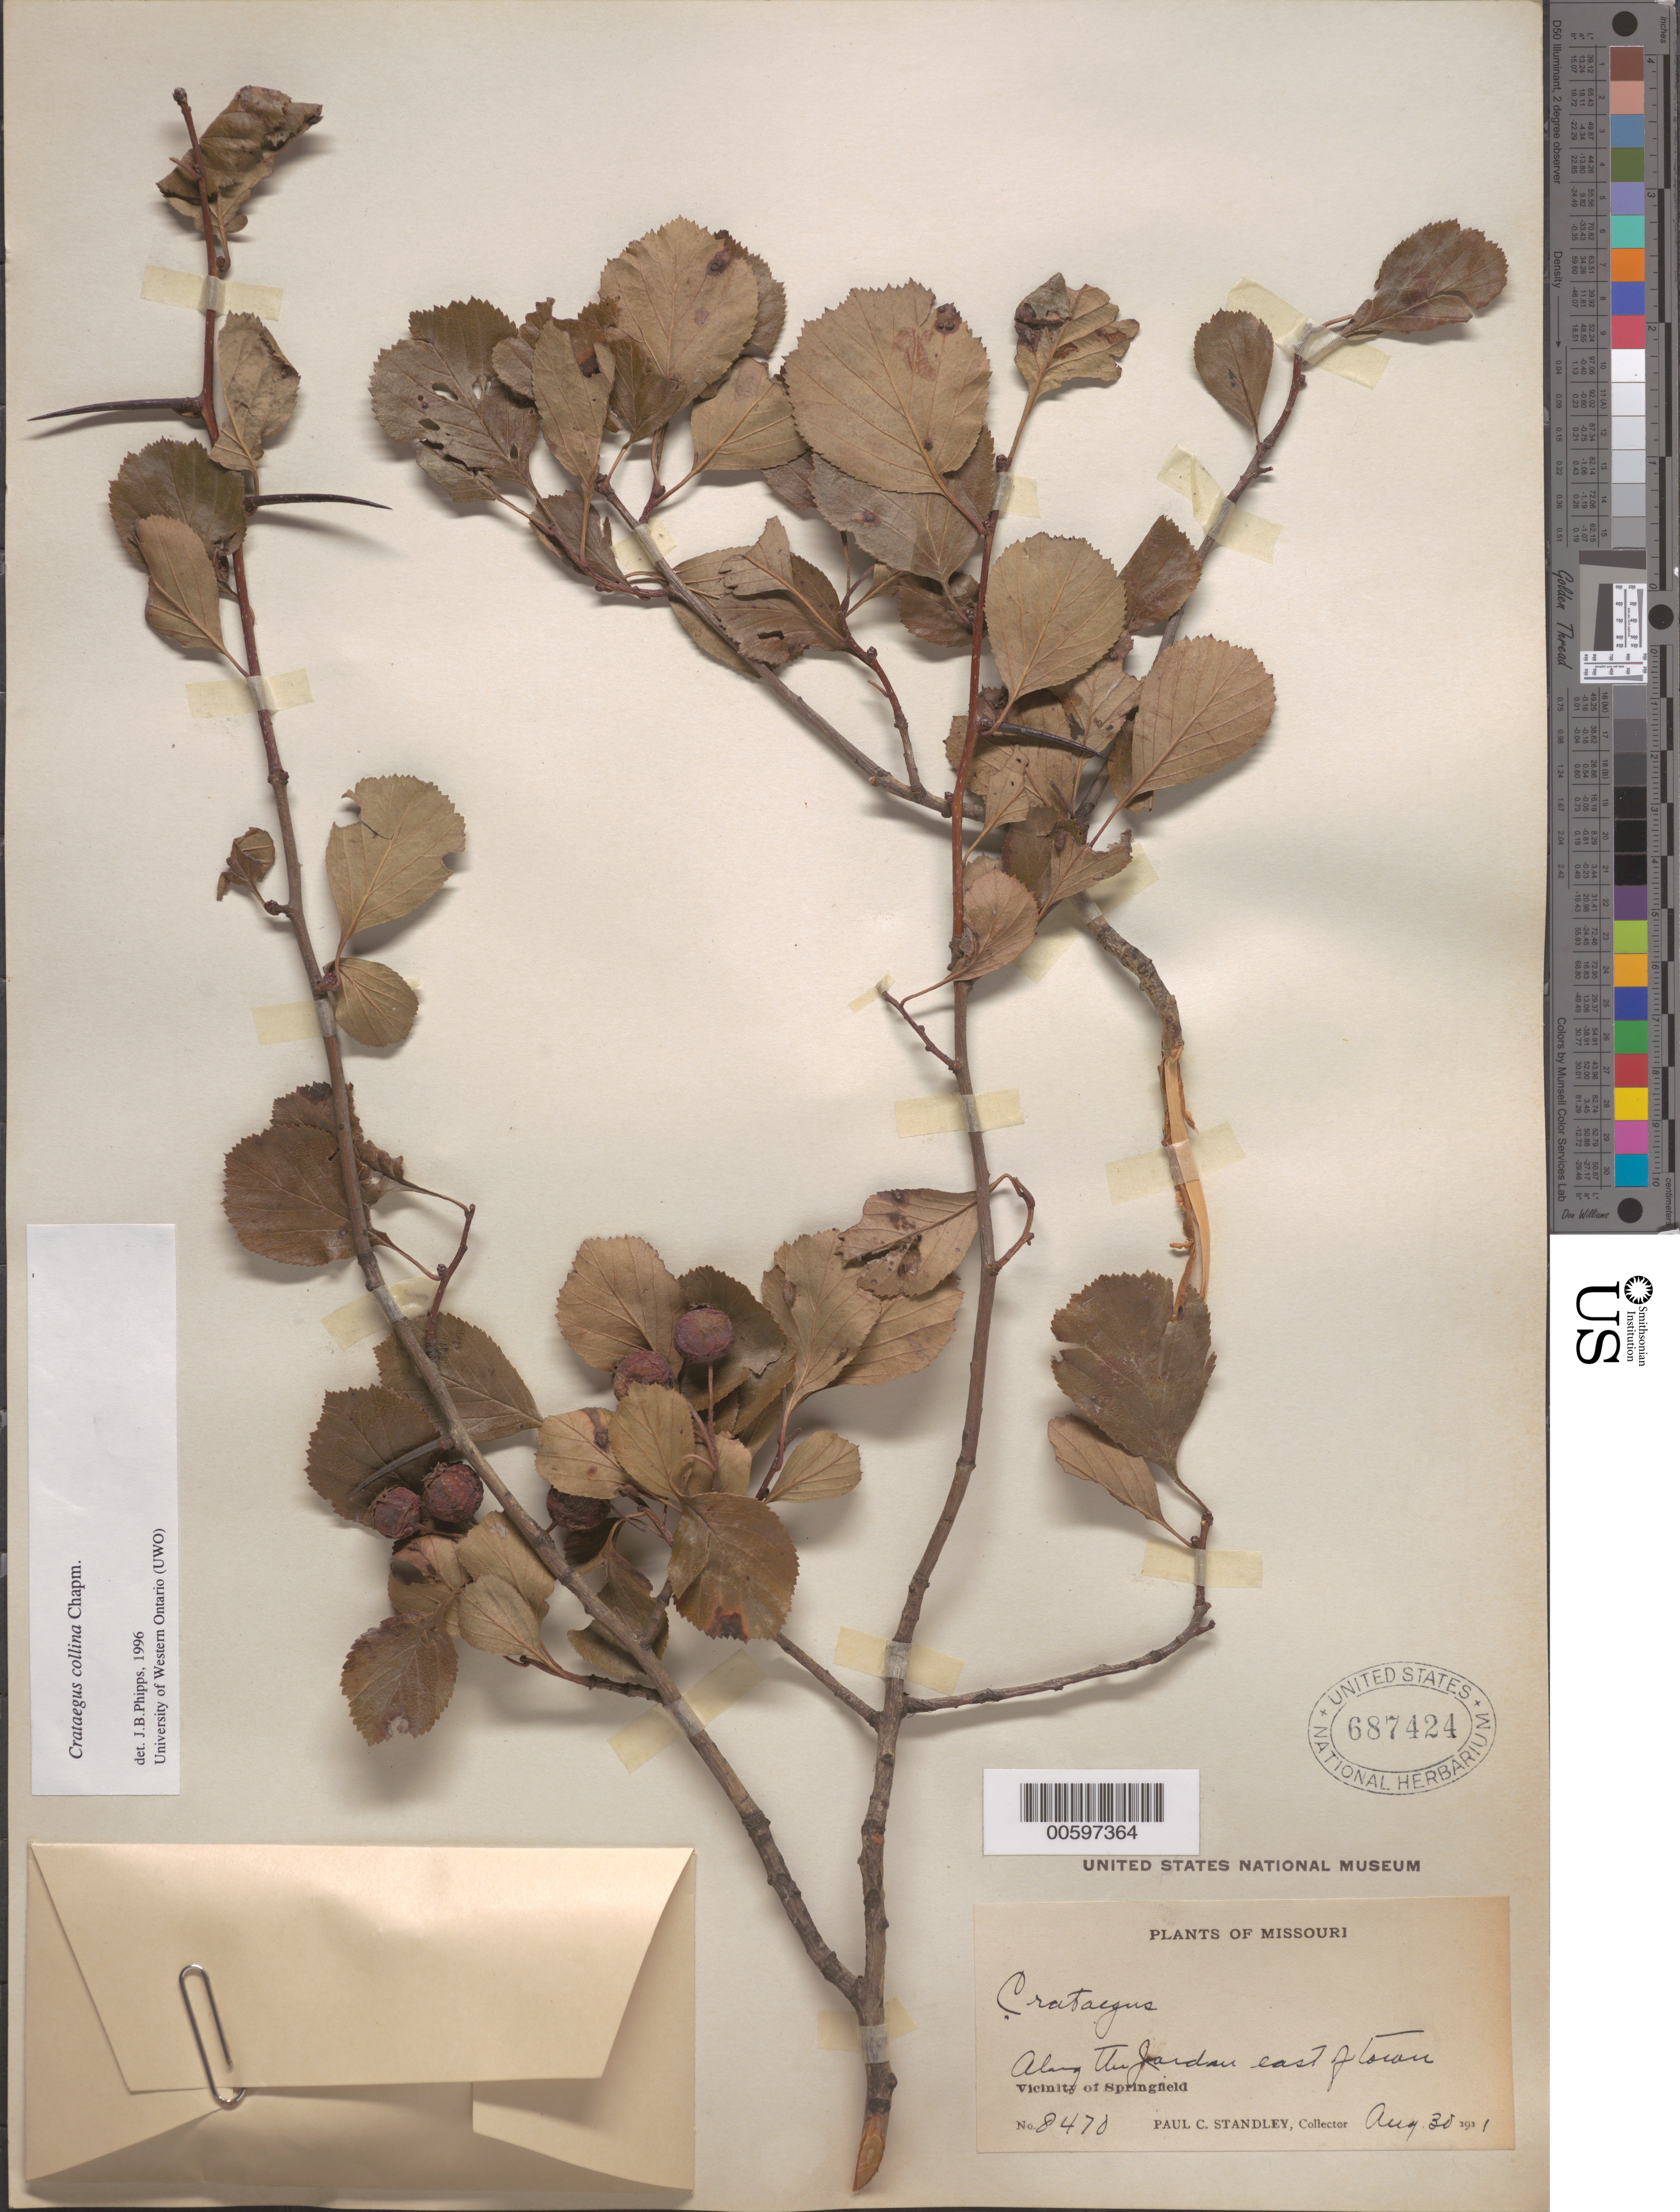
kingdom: Plantae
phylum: Tracheophyta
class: Magnoliopsida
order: Rosales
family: Rosaceae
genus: Crataegus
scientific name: Crataegus collina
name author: Chapm.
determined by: Phipps, James B., (UWO), University of Western Ontario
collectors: P. C. Standley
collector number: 8470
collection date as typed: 30 Aug 1911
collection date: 1911-08-30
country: United States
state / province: Missouri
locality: Vicinity of Springfield, along the Jordan, E of town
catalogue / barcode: US 687424